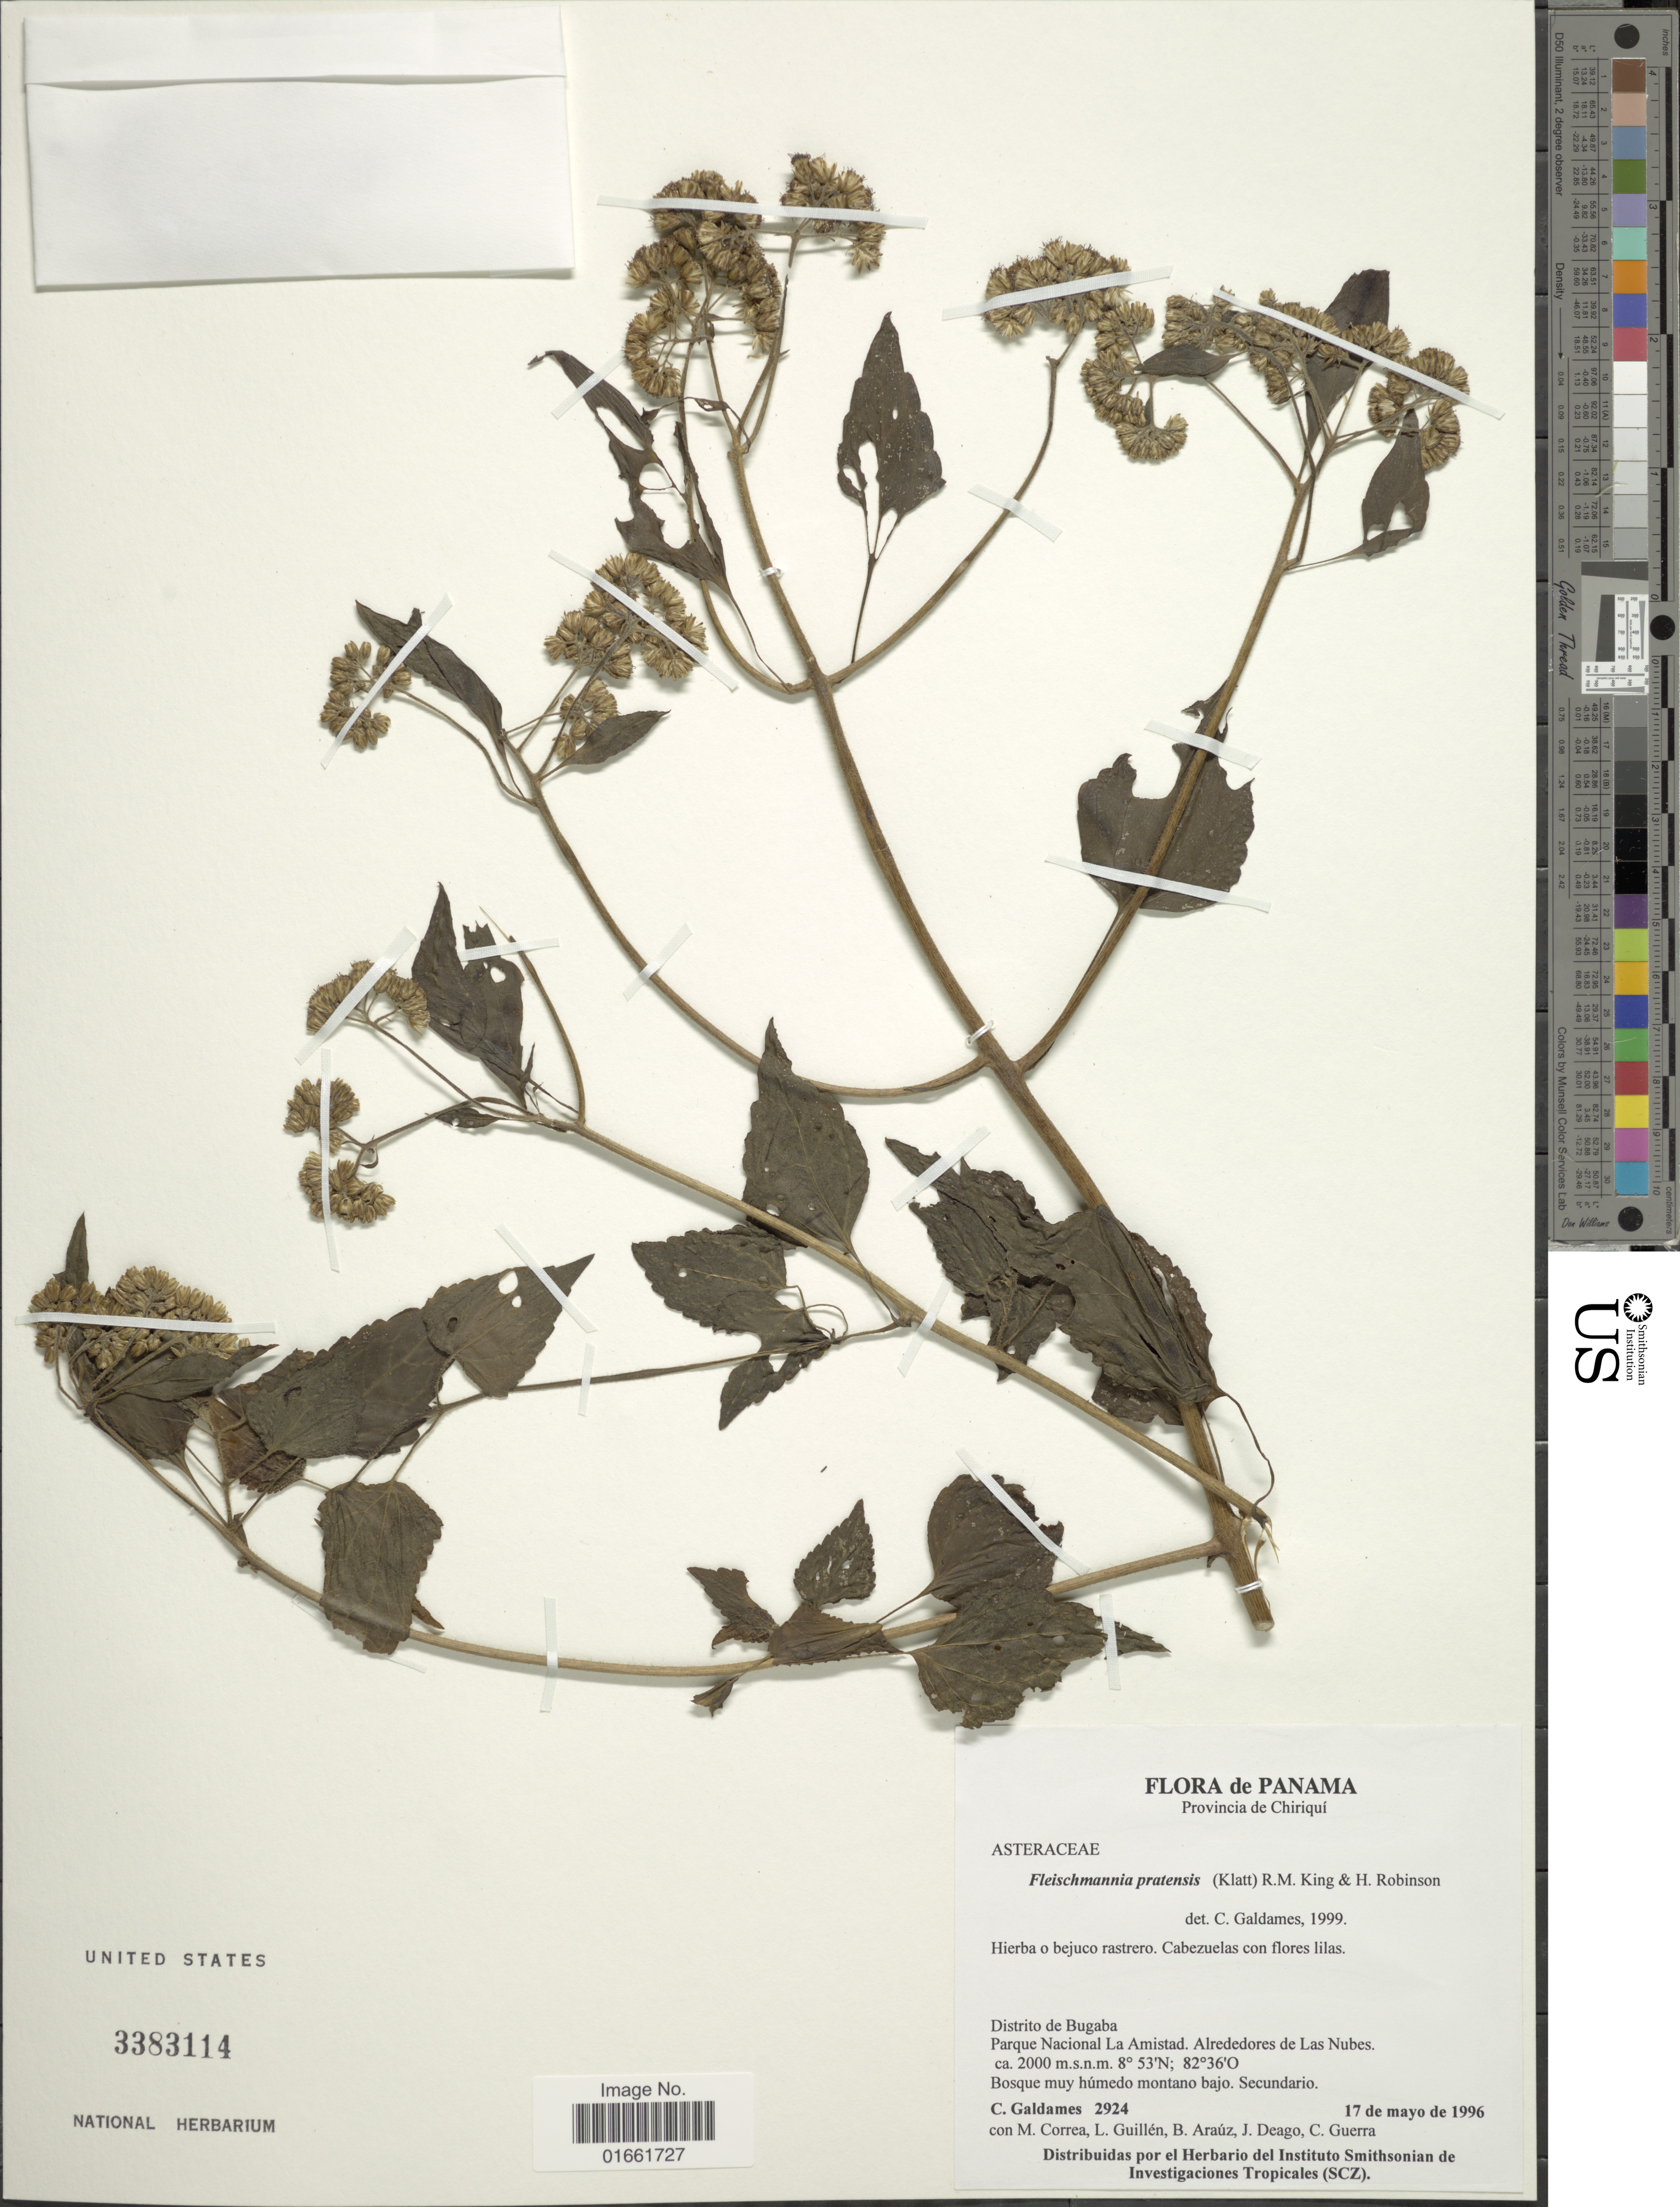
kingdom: Plantae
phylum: Tracheophyta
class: Magnoliopsida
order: Asterales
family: Asteraceae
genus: Fleischmannia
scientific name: Fleischmannia pratensis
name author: (Klatt) R.M. King & H. Rob.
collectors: C. Galdames, M. Correa, L. Guillén, B. Araúz & et al.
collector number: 2924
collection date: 1996-05-17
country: Panama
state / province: Chiriqui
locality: Distrito de Bugaba, Parque Nacional La Amistad, Alrededores de Las Nubes.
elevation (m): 2000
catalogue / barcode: US 3383114